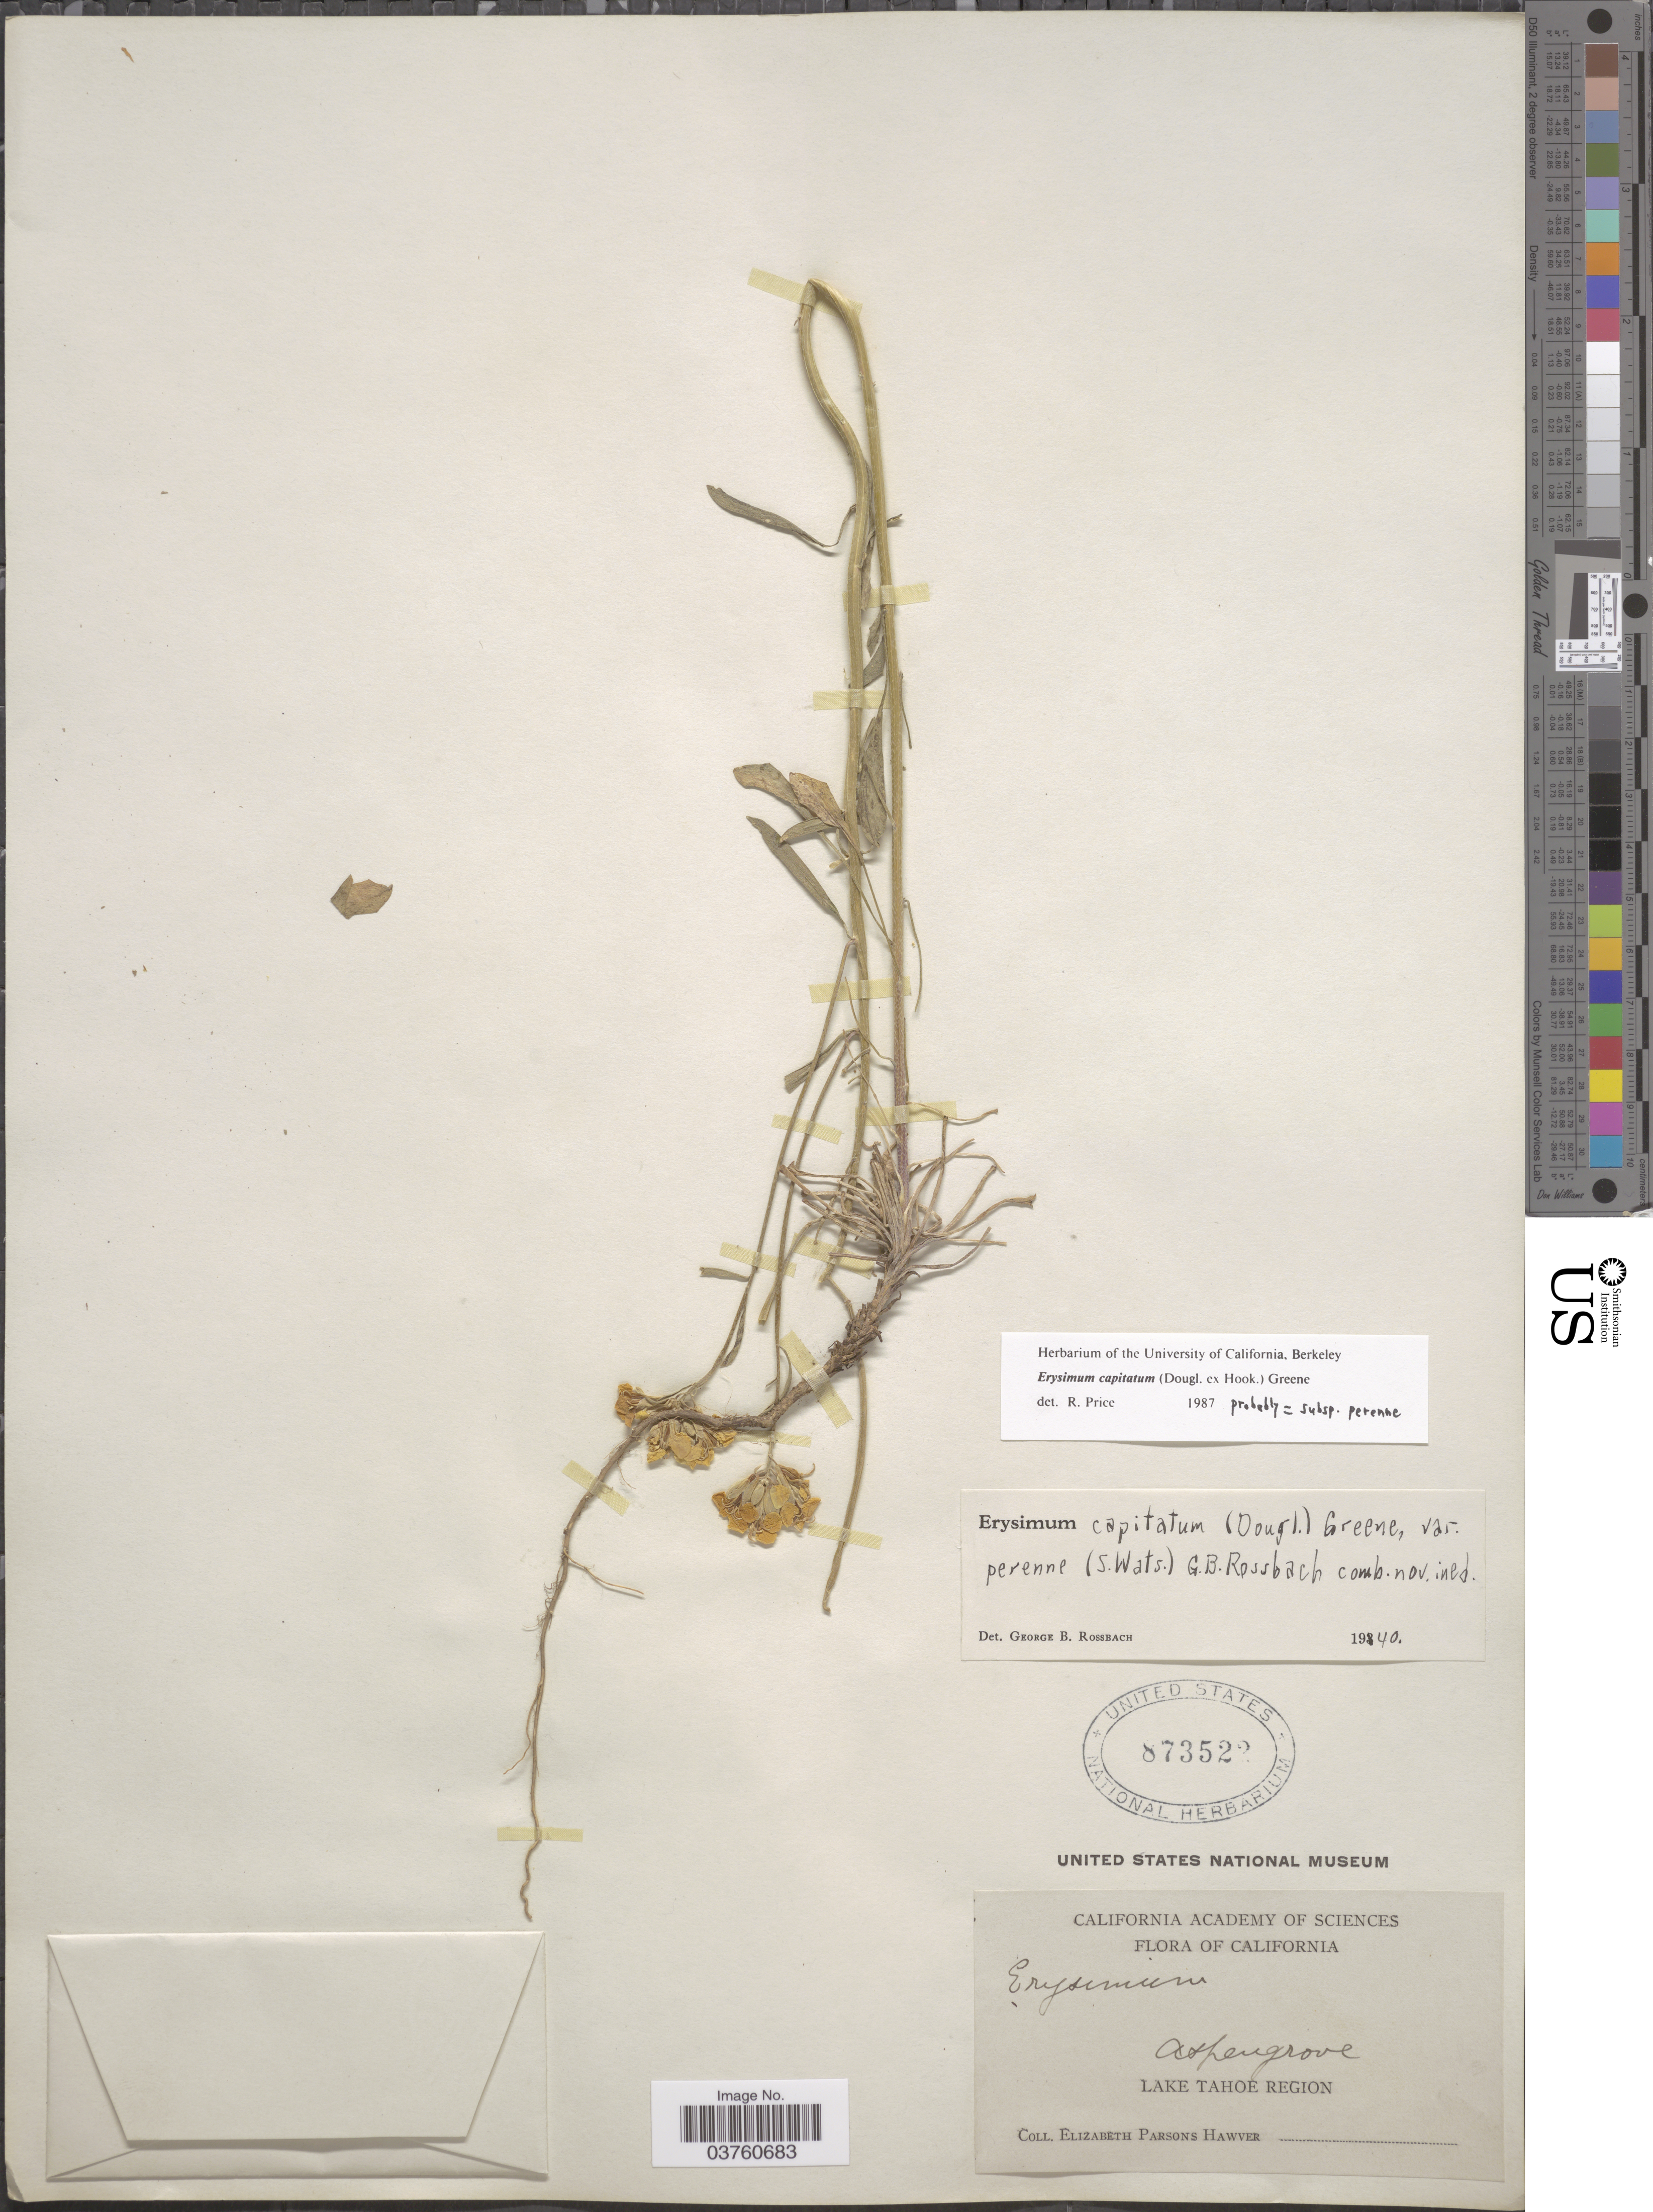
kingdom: Plantae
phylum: Tracheophyta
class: Magnoliopsida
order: Brassicales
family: Brassicaceae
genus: Erysimum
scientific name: Erysimum capitatum var. perenne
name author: (S. Watson ex Coville) R.J. Davis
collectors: E. Hawver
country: United States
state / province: California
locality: Aspen grove. Lake Tahoe Region.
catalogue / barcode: US 873522